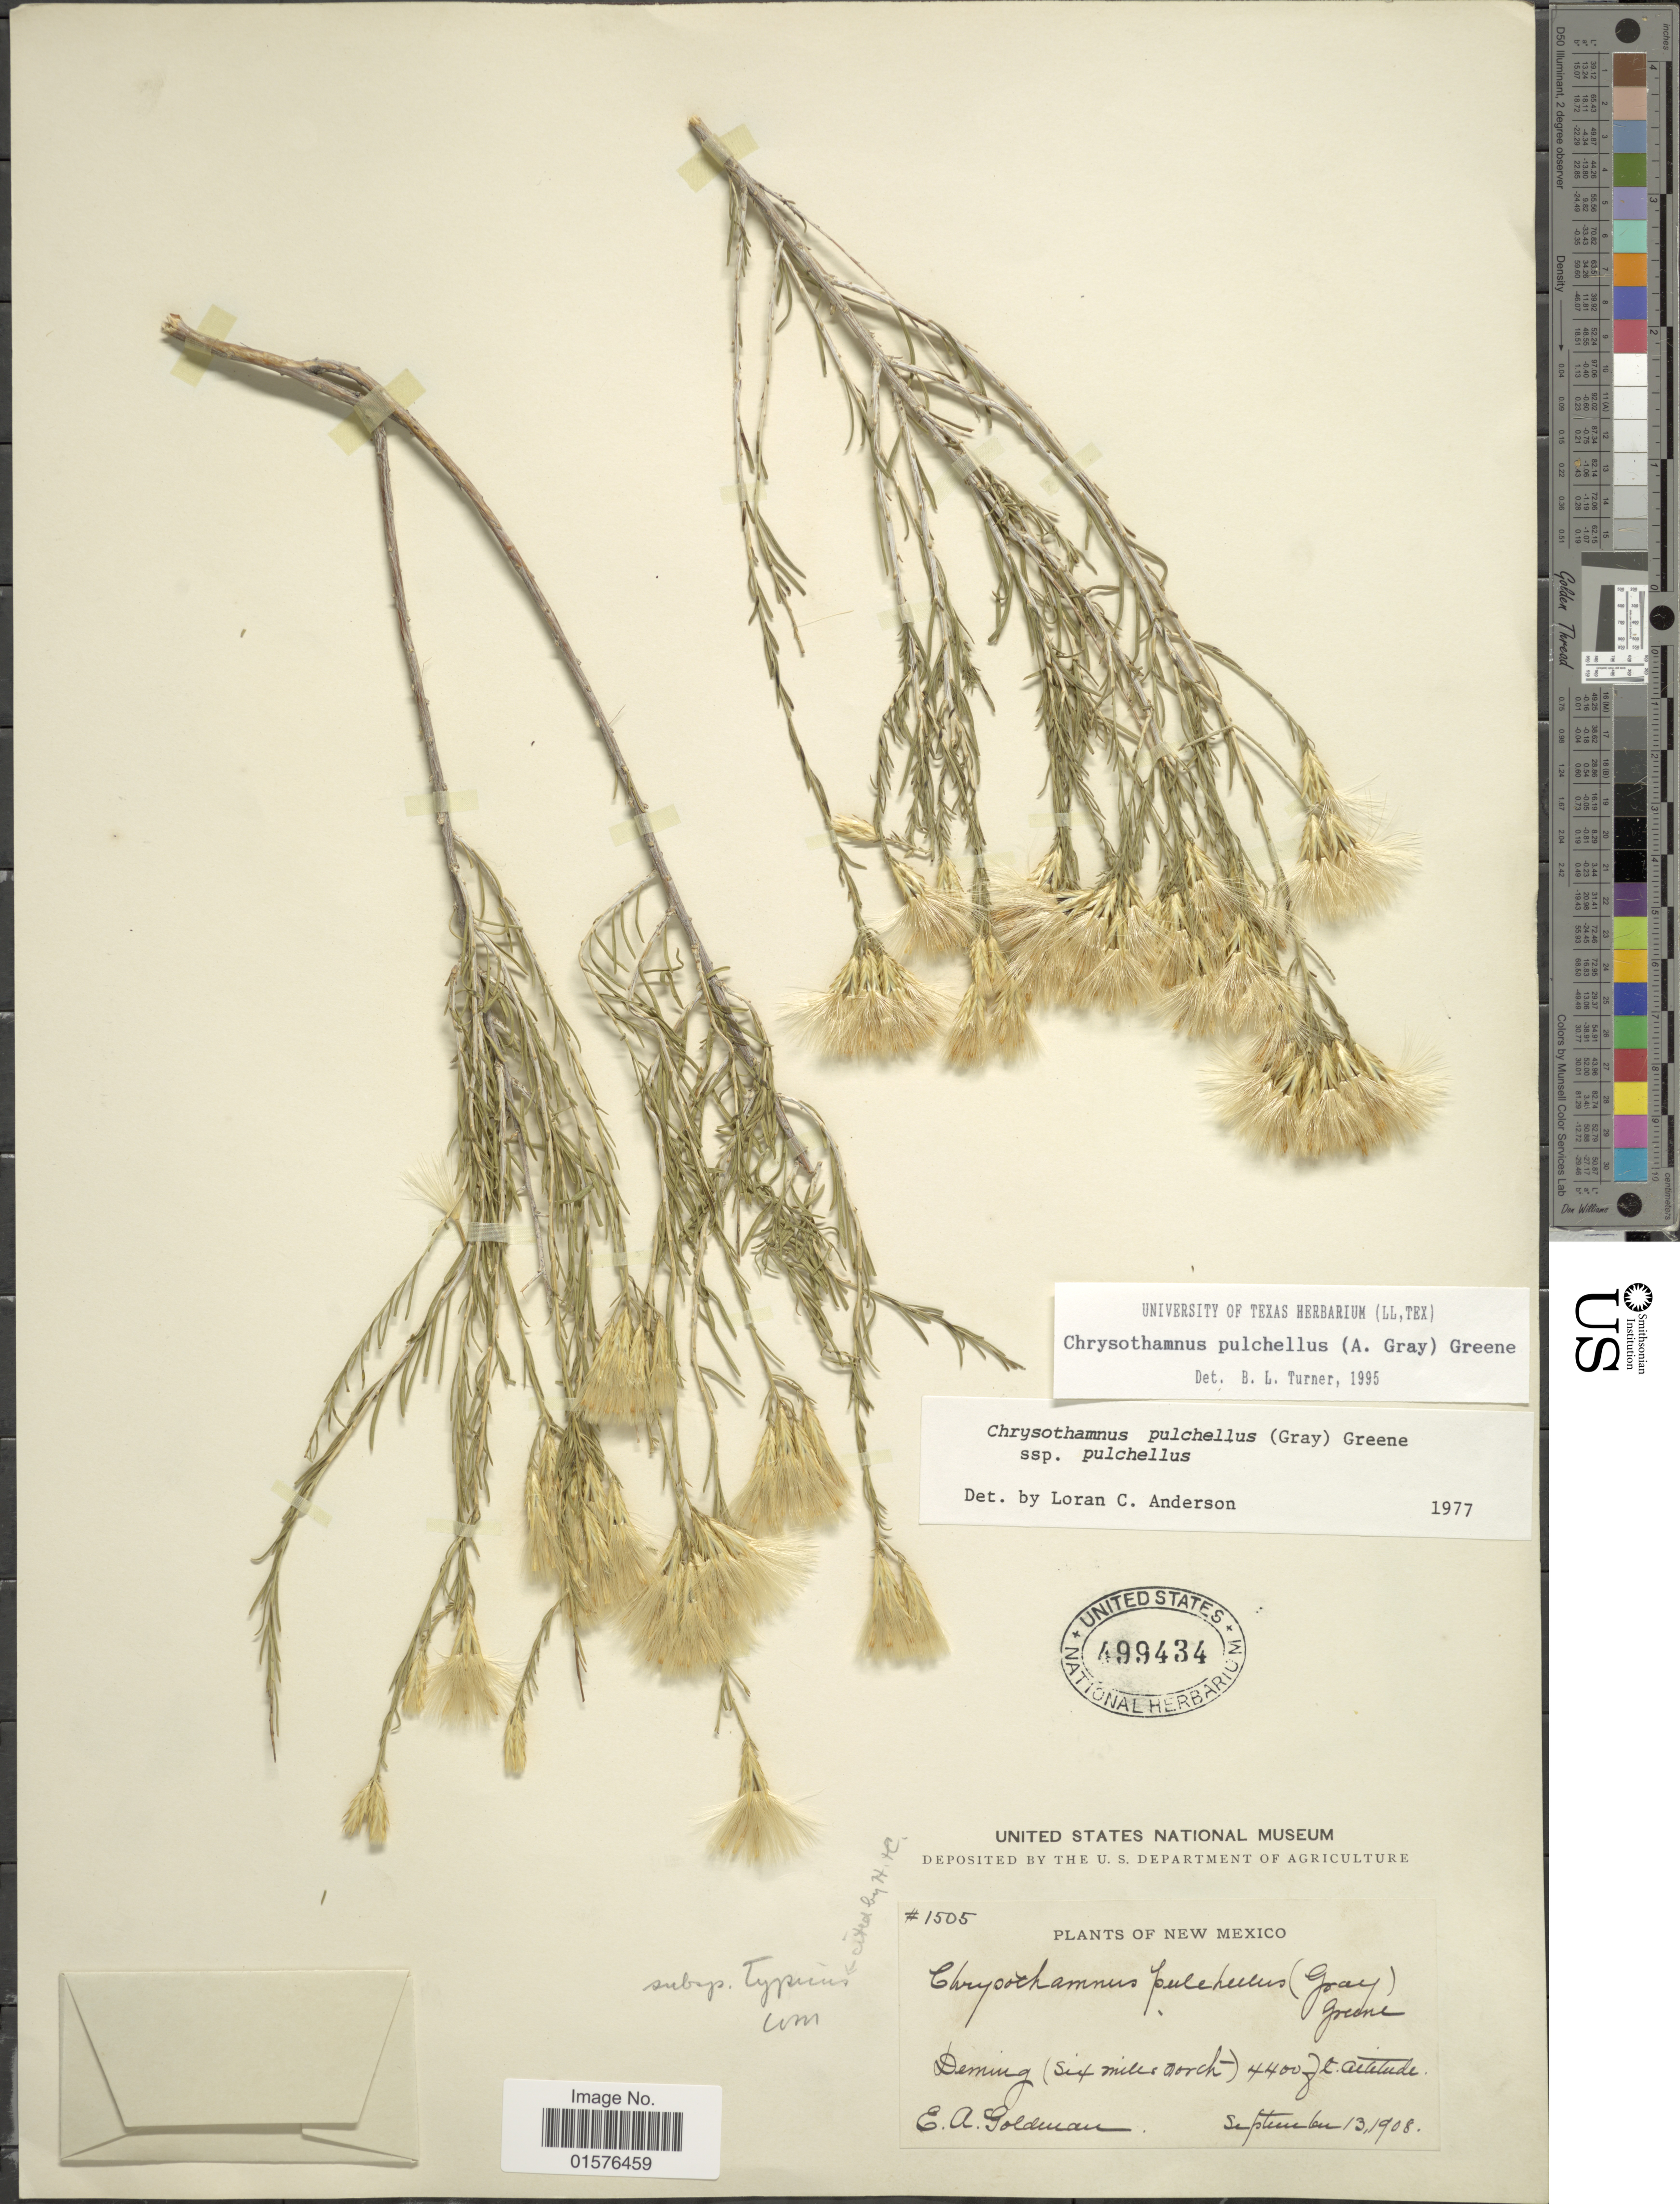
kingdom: Plantae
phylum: Tracheophyta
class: Magnoliopsida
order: Asterales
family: Asteraceae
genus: Lorandersonia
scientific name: Lorandersonia pulchella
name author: (A. Gray) Urbatsch et al.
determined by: Urbatsch, Lowell E., Curator (LSU), Louisiana State University (UNITED STATES)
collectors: E. A. Goldman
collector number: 1505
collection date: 1908-09-13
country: United States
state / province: New Mexico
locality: Deming (six miles north).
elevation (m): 1341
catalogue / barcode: US 499434